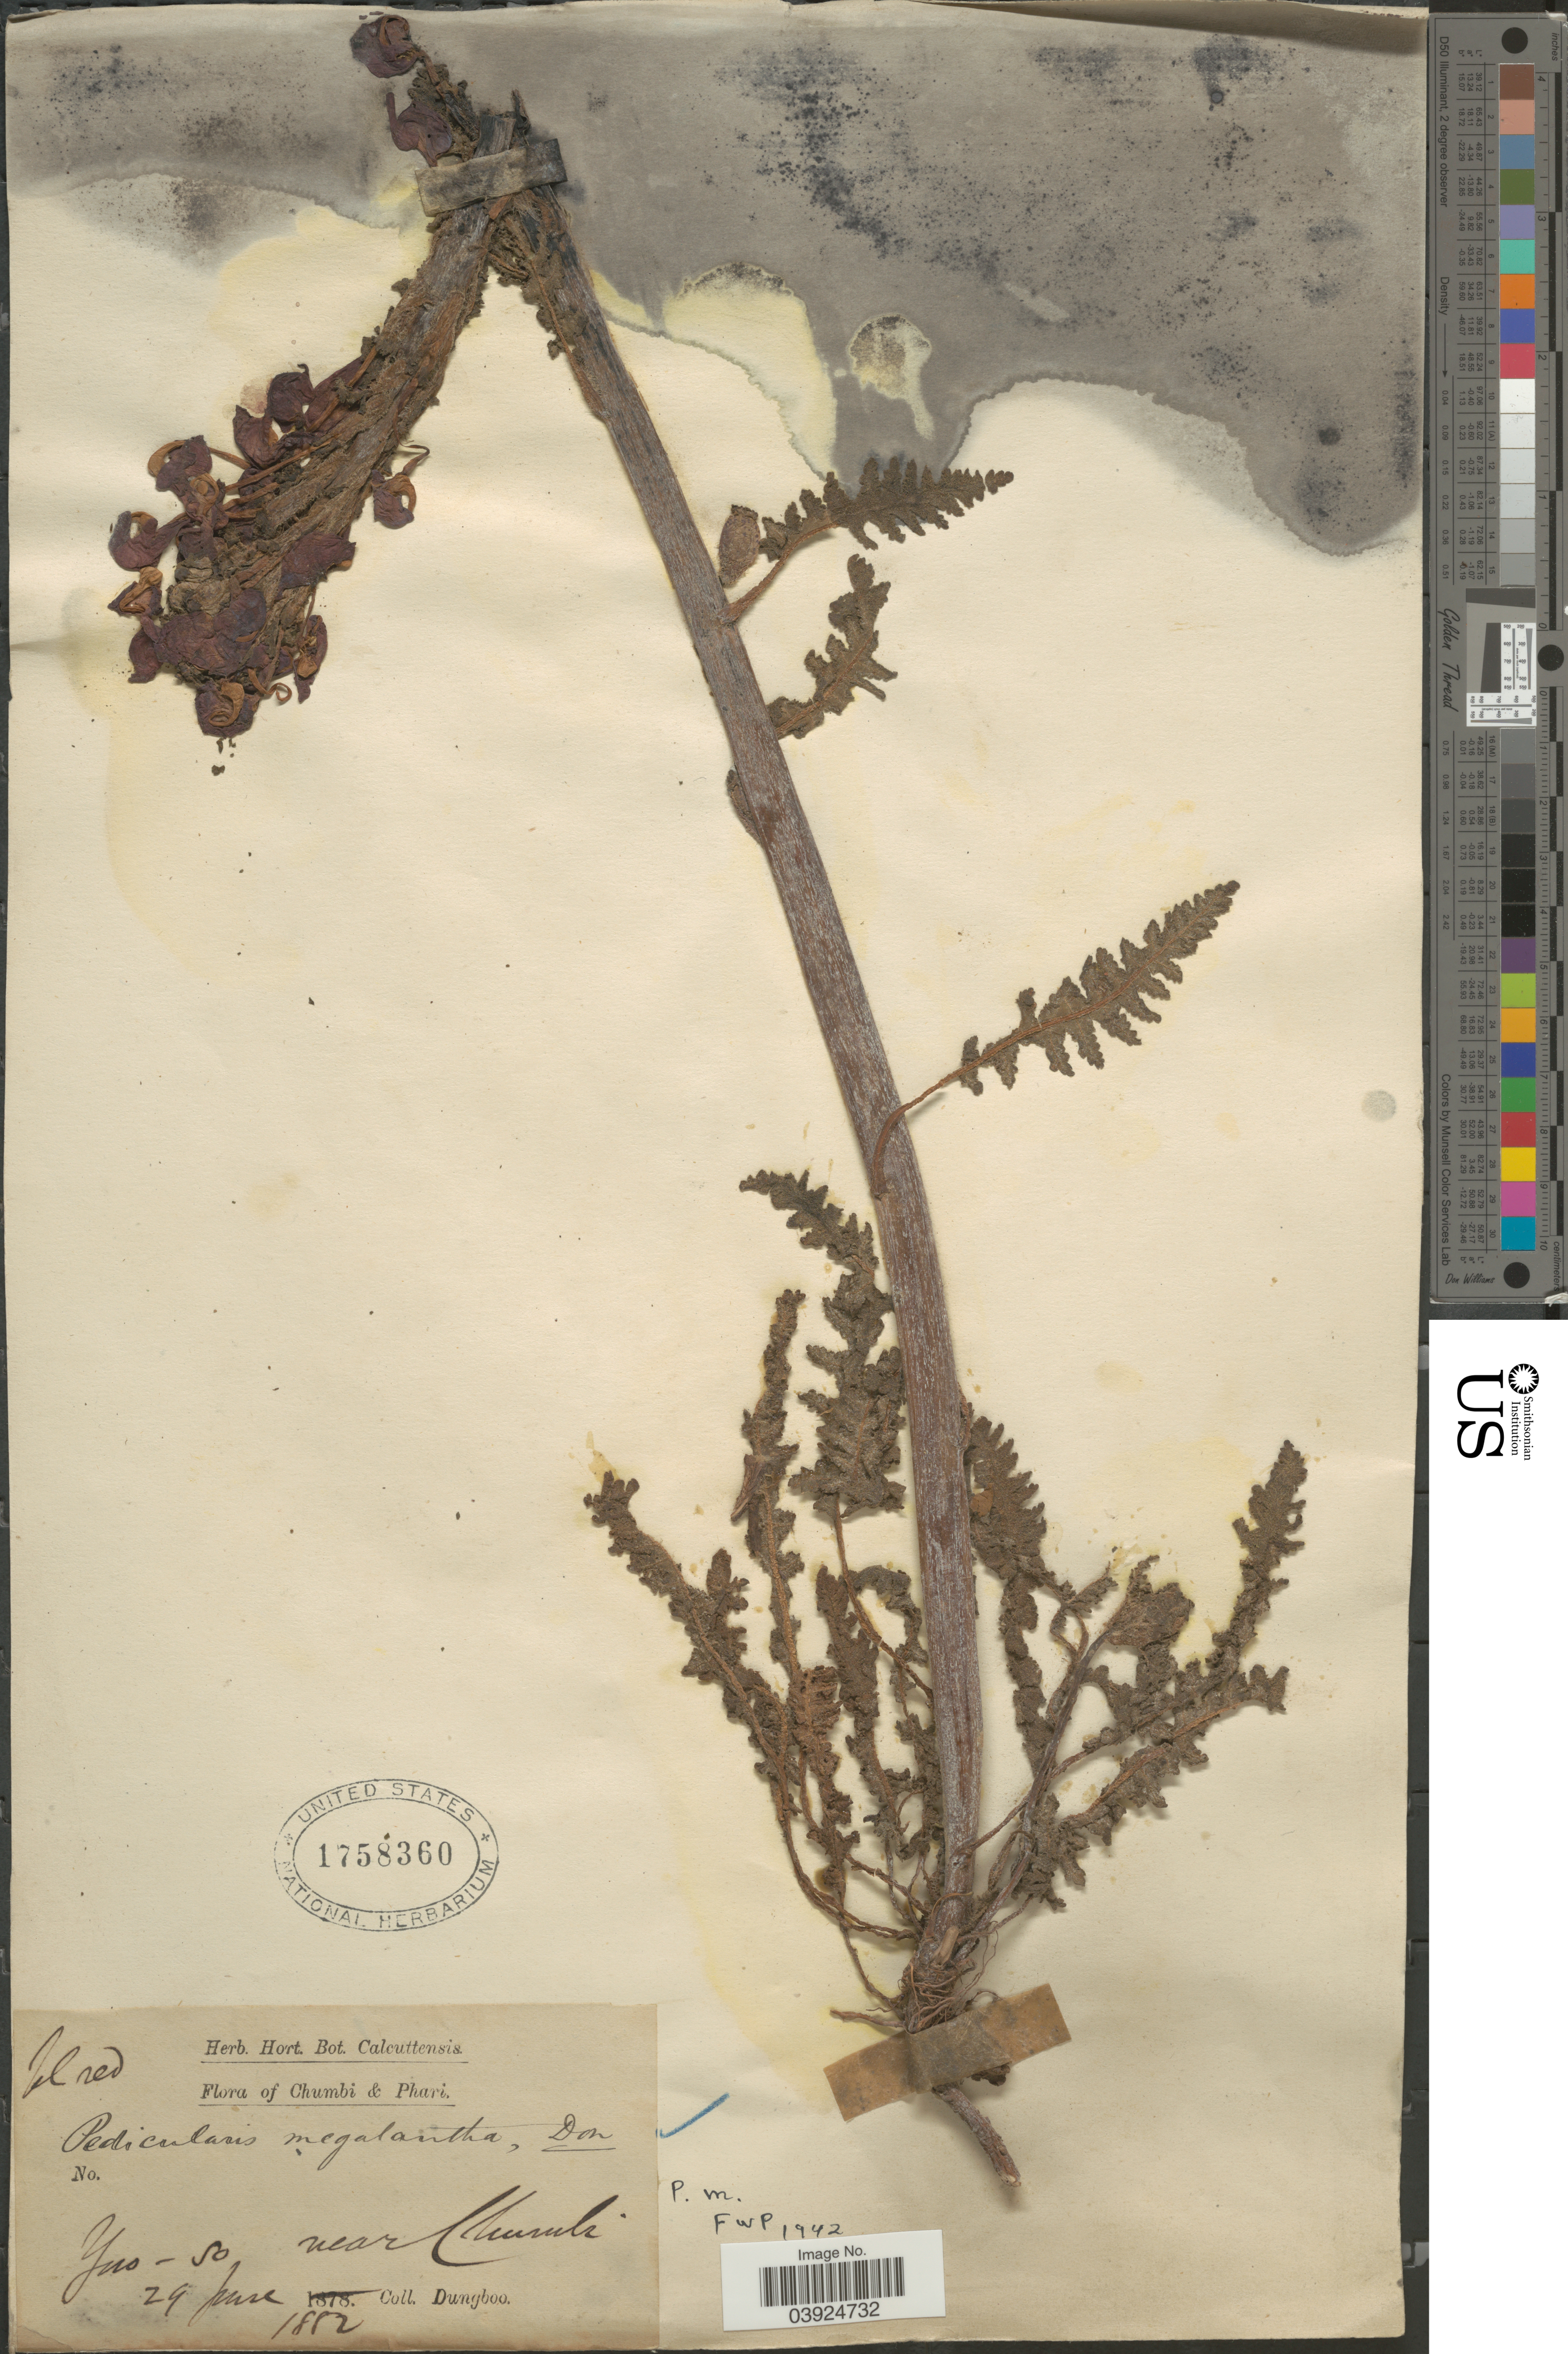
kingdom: Plantae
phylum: Tracheophyta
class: Magnoliopsida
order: Lamiales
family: Orobanchaceae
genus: Pedicularis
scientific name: Pedicularis megalantha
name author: D. Don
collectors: Dungboo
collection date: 1882-06-29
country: China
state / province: Xizang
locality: Chumbi & Phari. Yuo-so near Chumbi.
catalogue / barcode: US 1758360